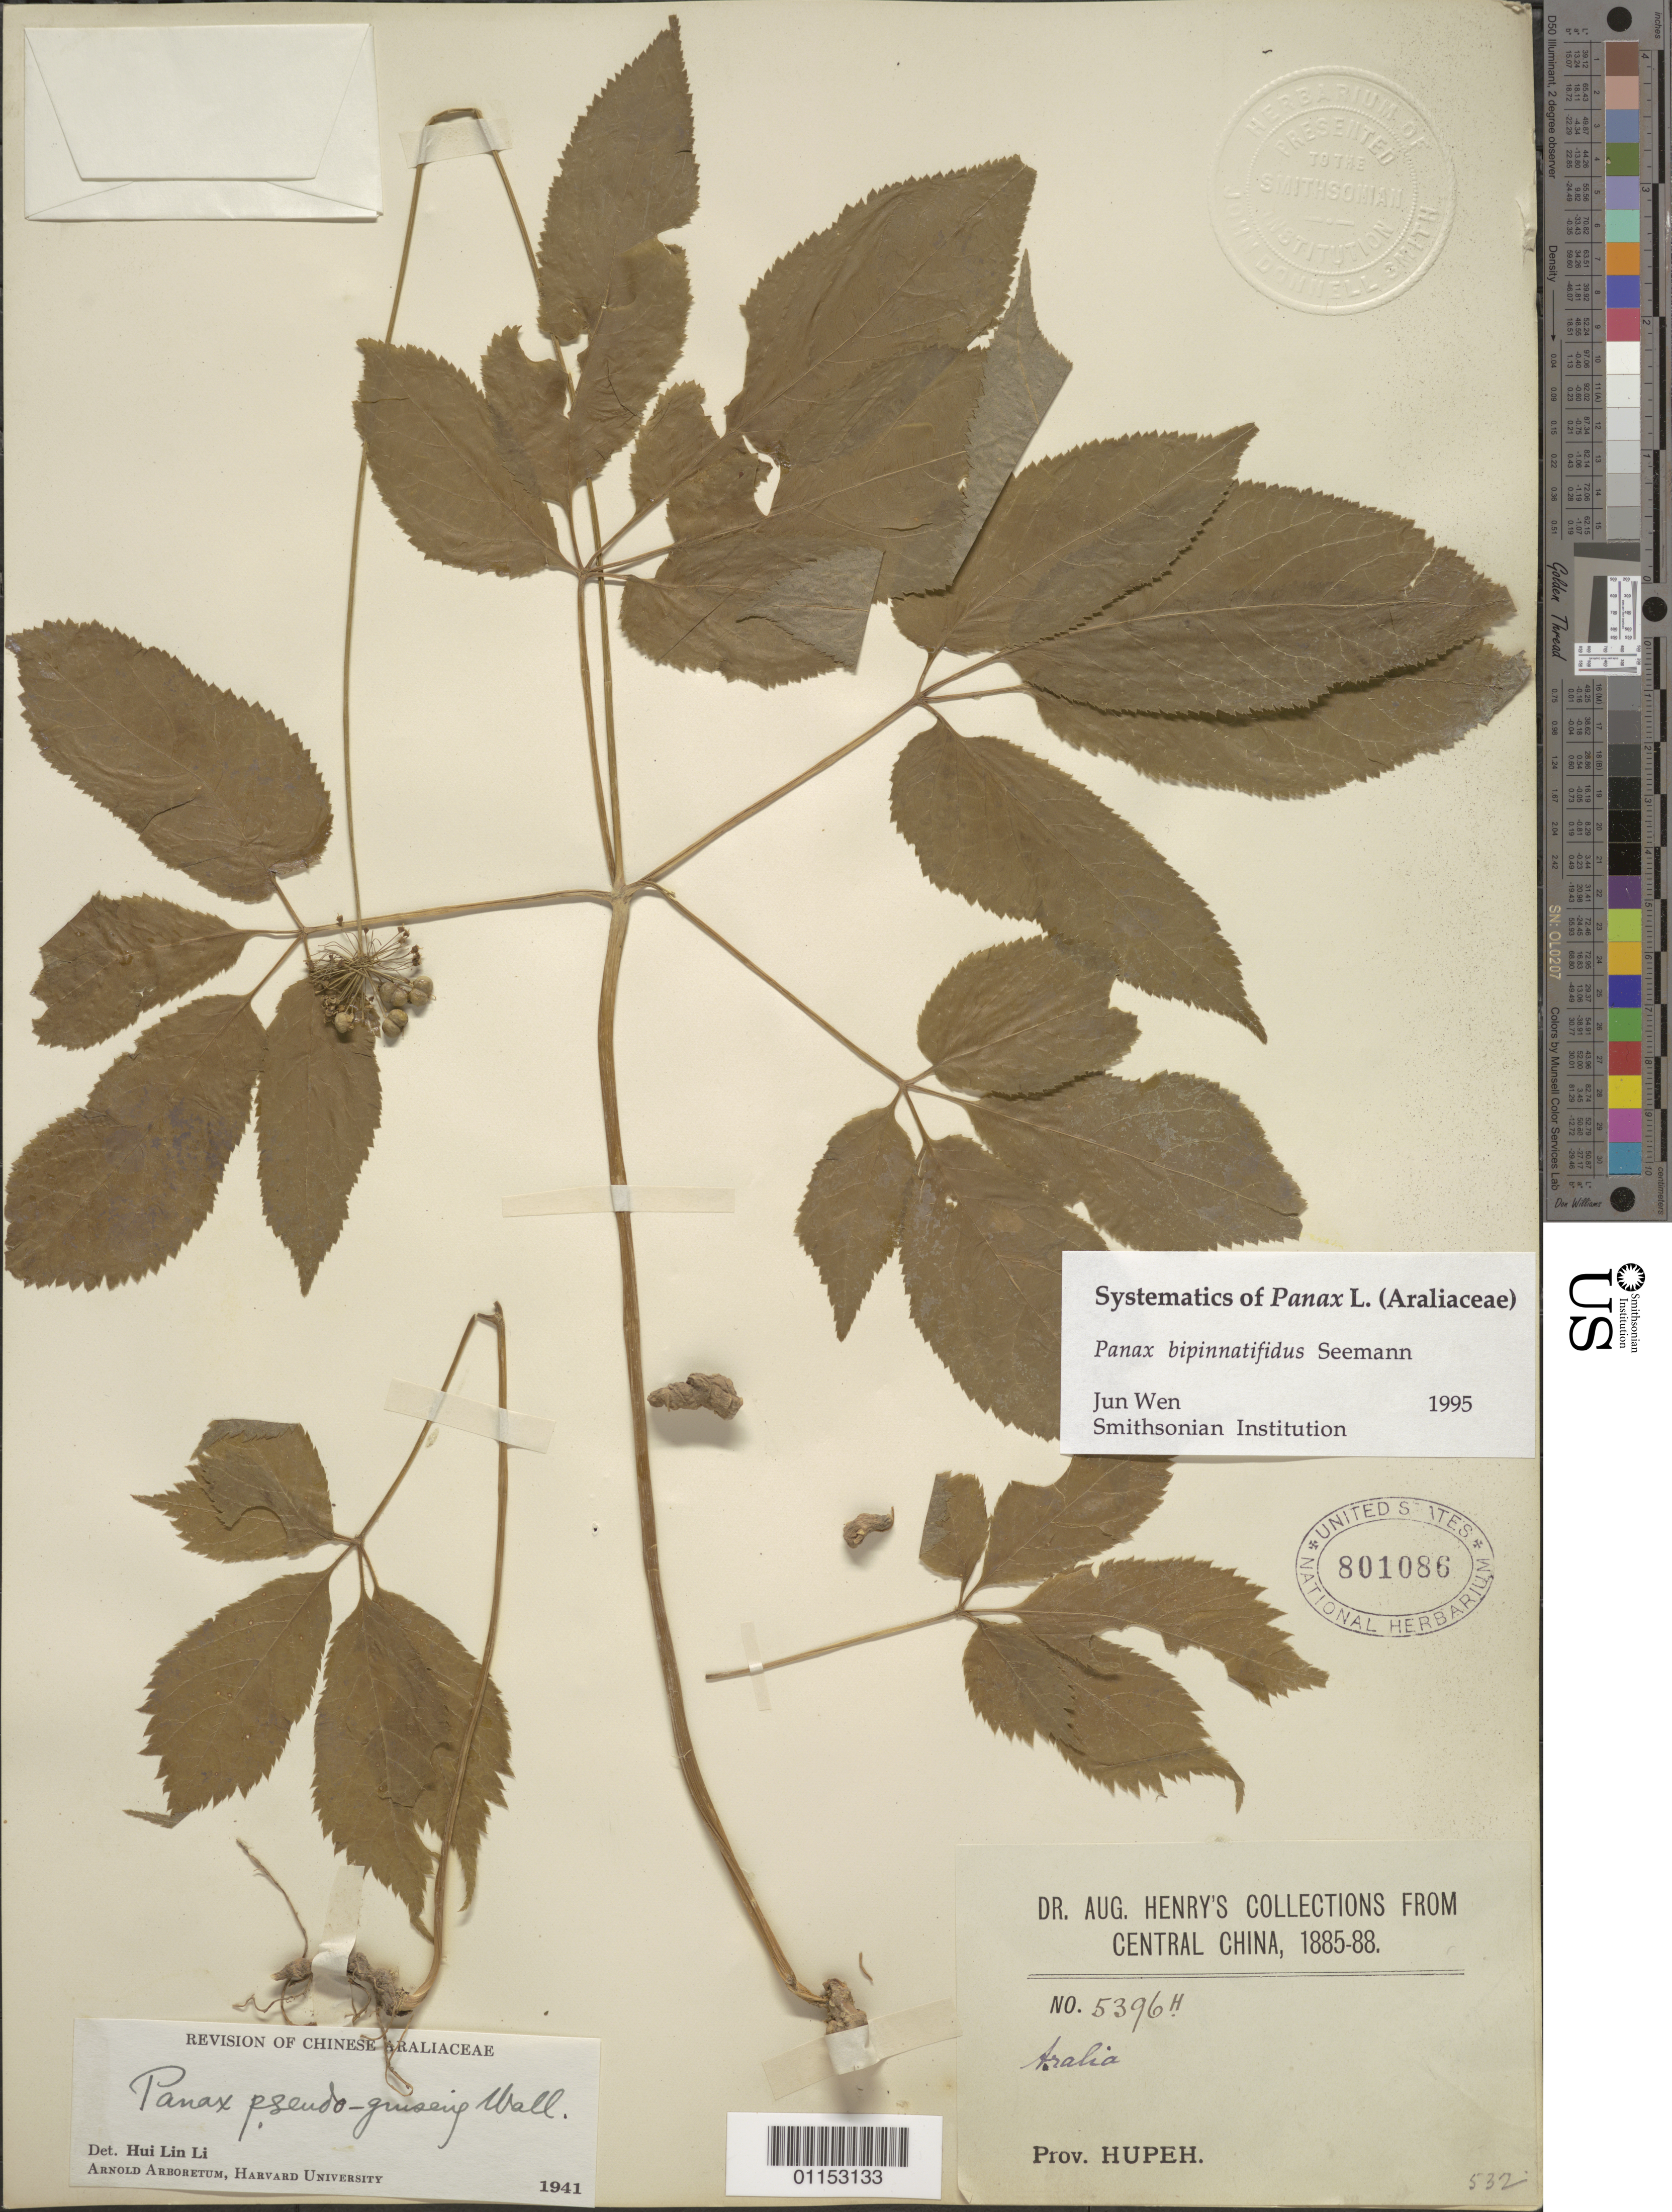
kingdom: Plantae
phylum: Tracheophyta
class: Magnoliopsida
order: Apiales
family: Araliaceae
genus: Panax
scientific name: Panax bipinnatifidus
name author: Seem.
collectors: A. Henry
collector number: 5396 H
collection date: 1885/1888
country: China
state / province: Hubei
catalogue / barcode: US 801086